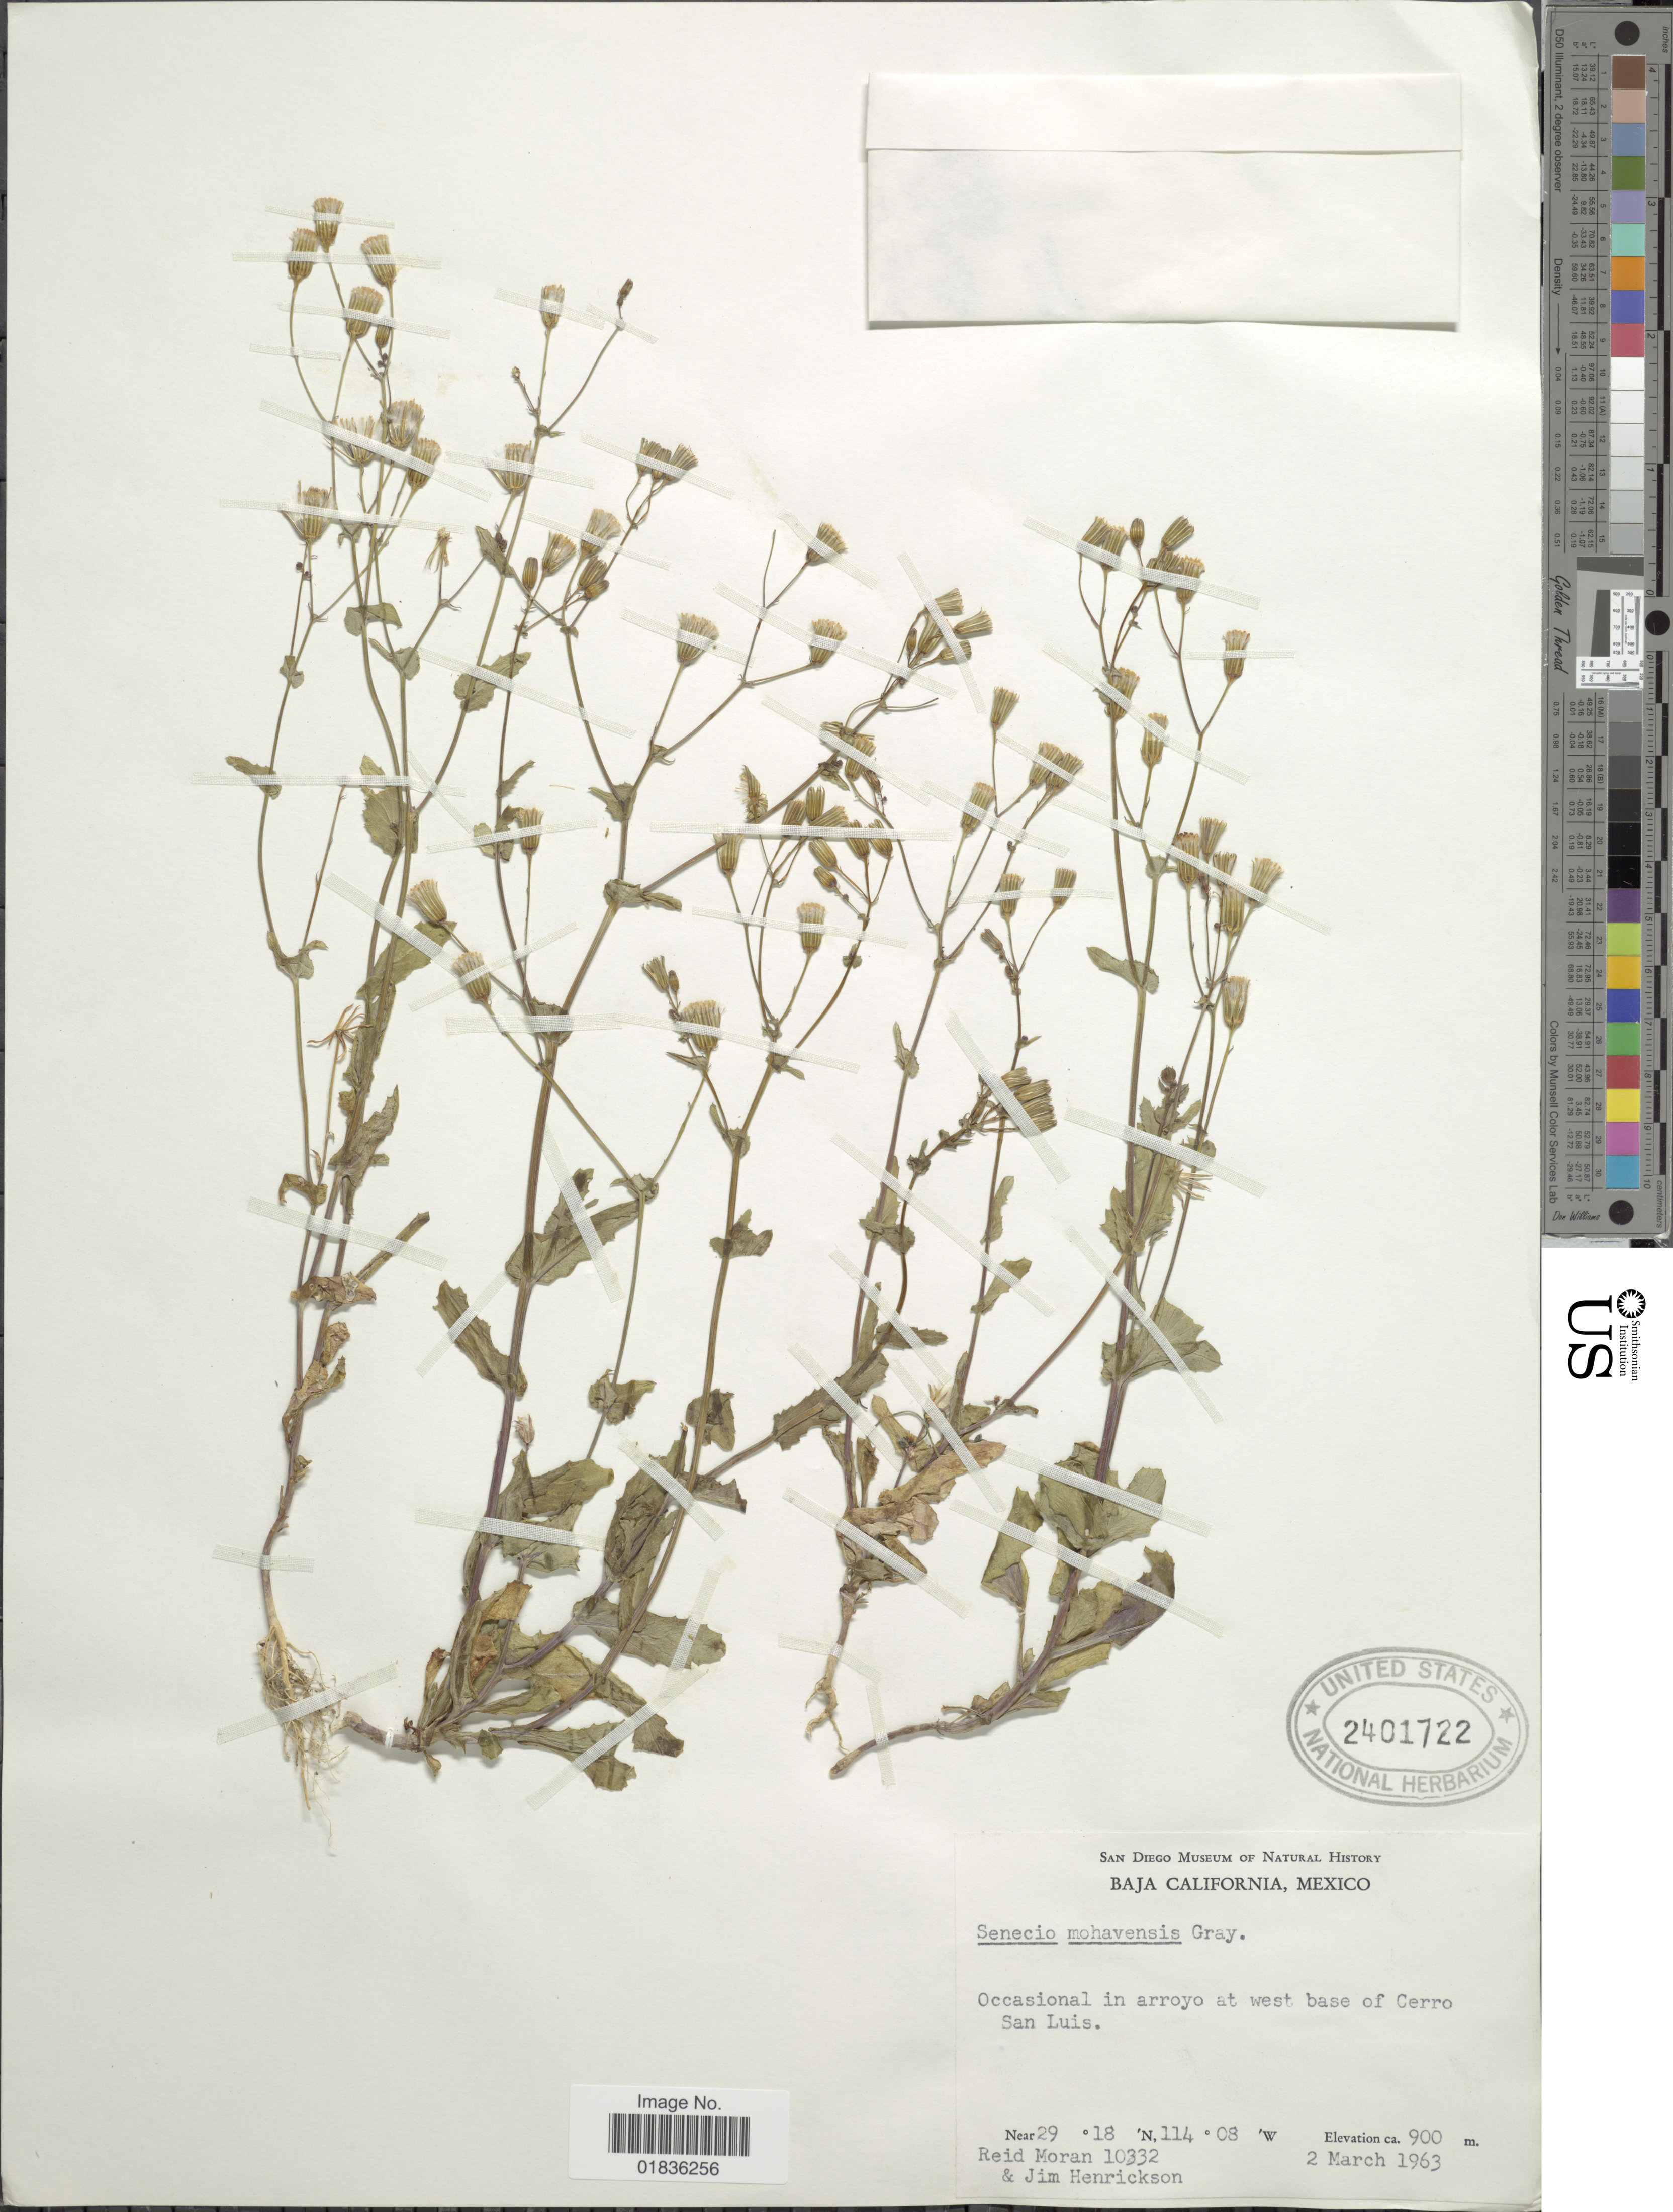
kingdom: Plantae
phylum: Tracheophyta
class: Magnoliopsida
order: Asterales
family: Asteraceae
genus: Senecio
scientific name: Senecio mohavensis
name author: A. Gray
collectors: R. V. Moran & J. Henrickson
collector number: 10332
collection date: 1963-03-02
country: Mexico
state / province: Baja California Norte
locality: Occasional in arroyo at west base of Cerro San Luis.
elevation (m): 900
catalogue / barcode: US 2401722